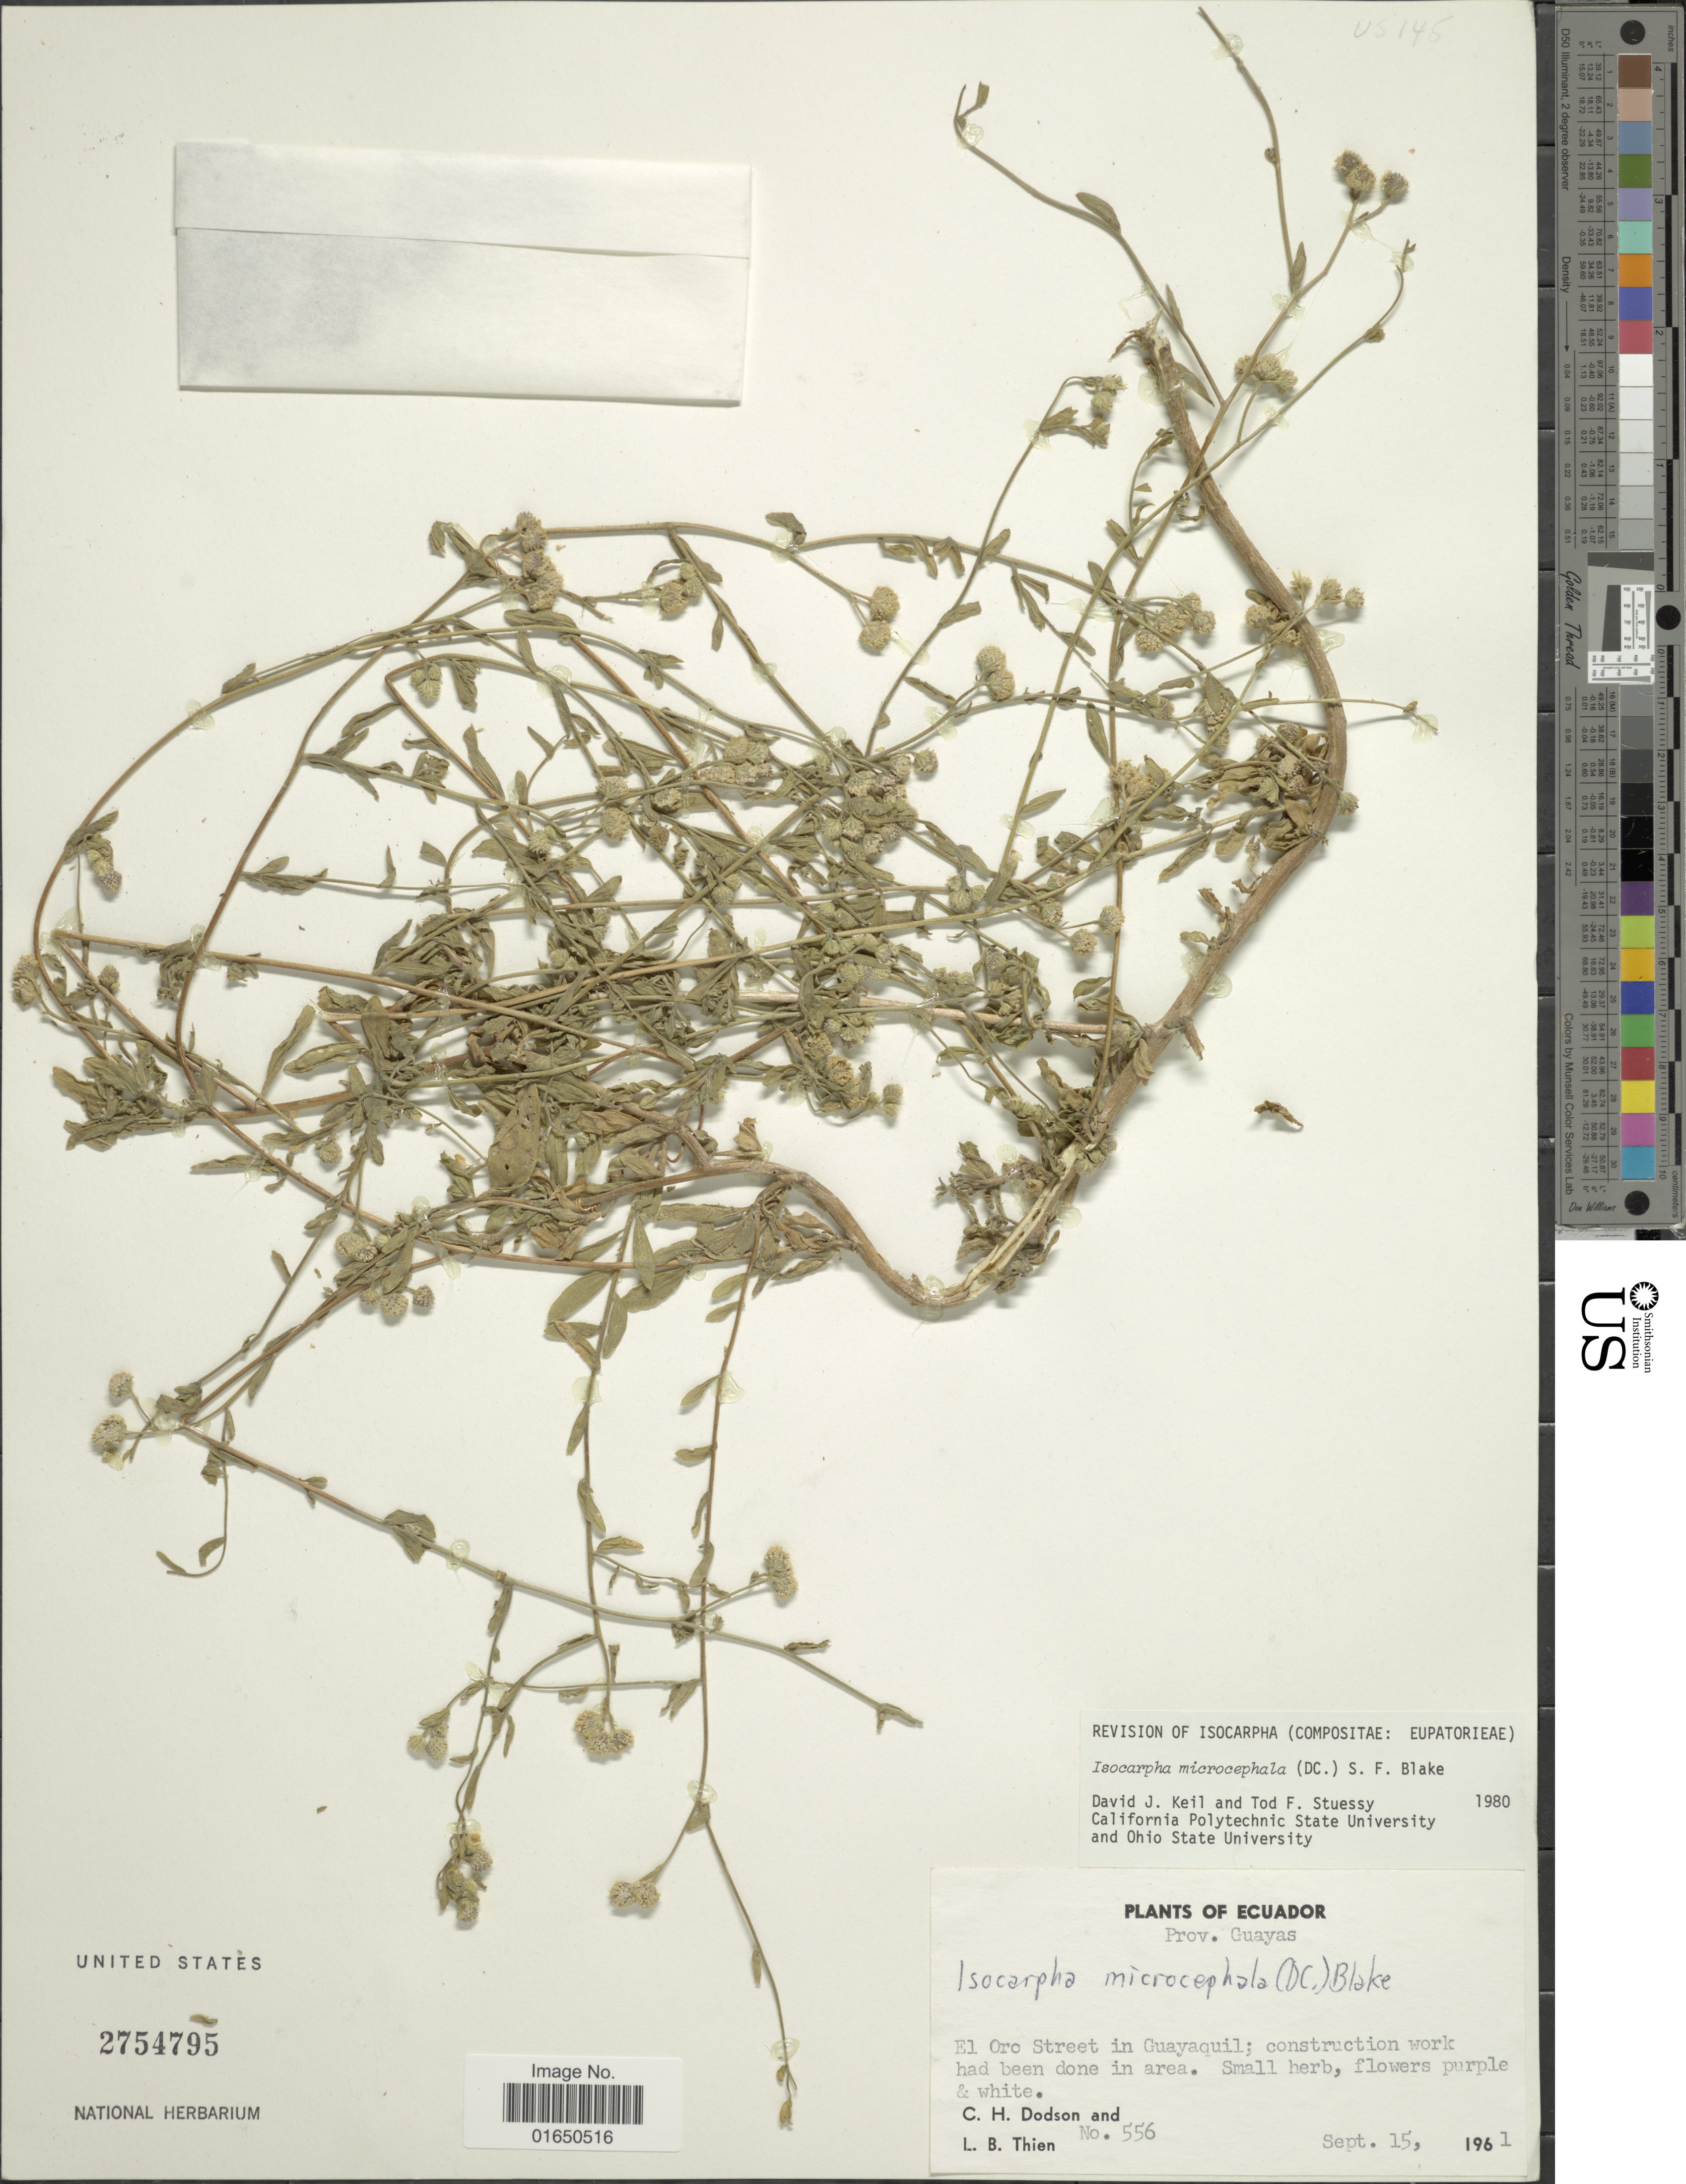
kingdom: Plantae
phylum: Tracheophyta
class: Magnoliopsida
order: Asterales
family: Asteraceae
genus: Isocarpha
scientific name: Isocarpha microcephala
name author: (DC.) S.F. Blake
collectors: C. H. Dodson & L. Thien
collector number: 556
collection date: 1961-09-15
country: Ecuador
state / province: Guayas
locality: El Oro Street in Guayaquil; construction work had been done in area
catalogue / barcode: US 2754795